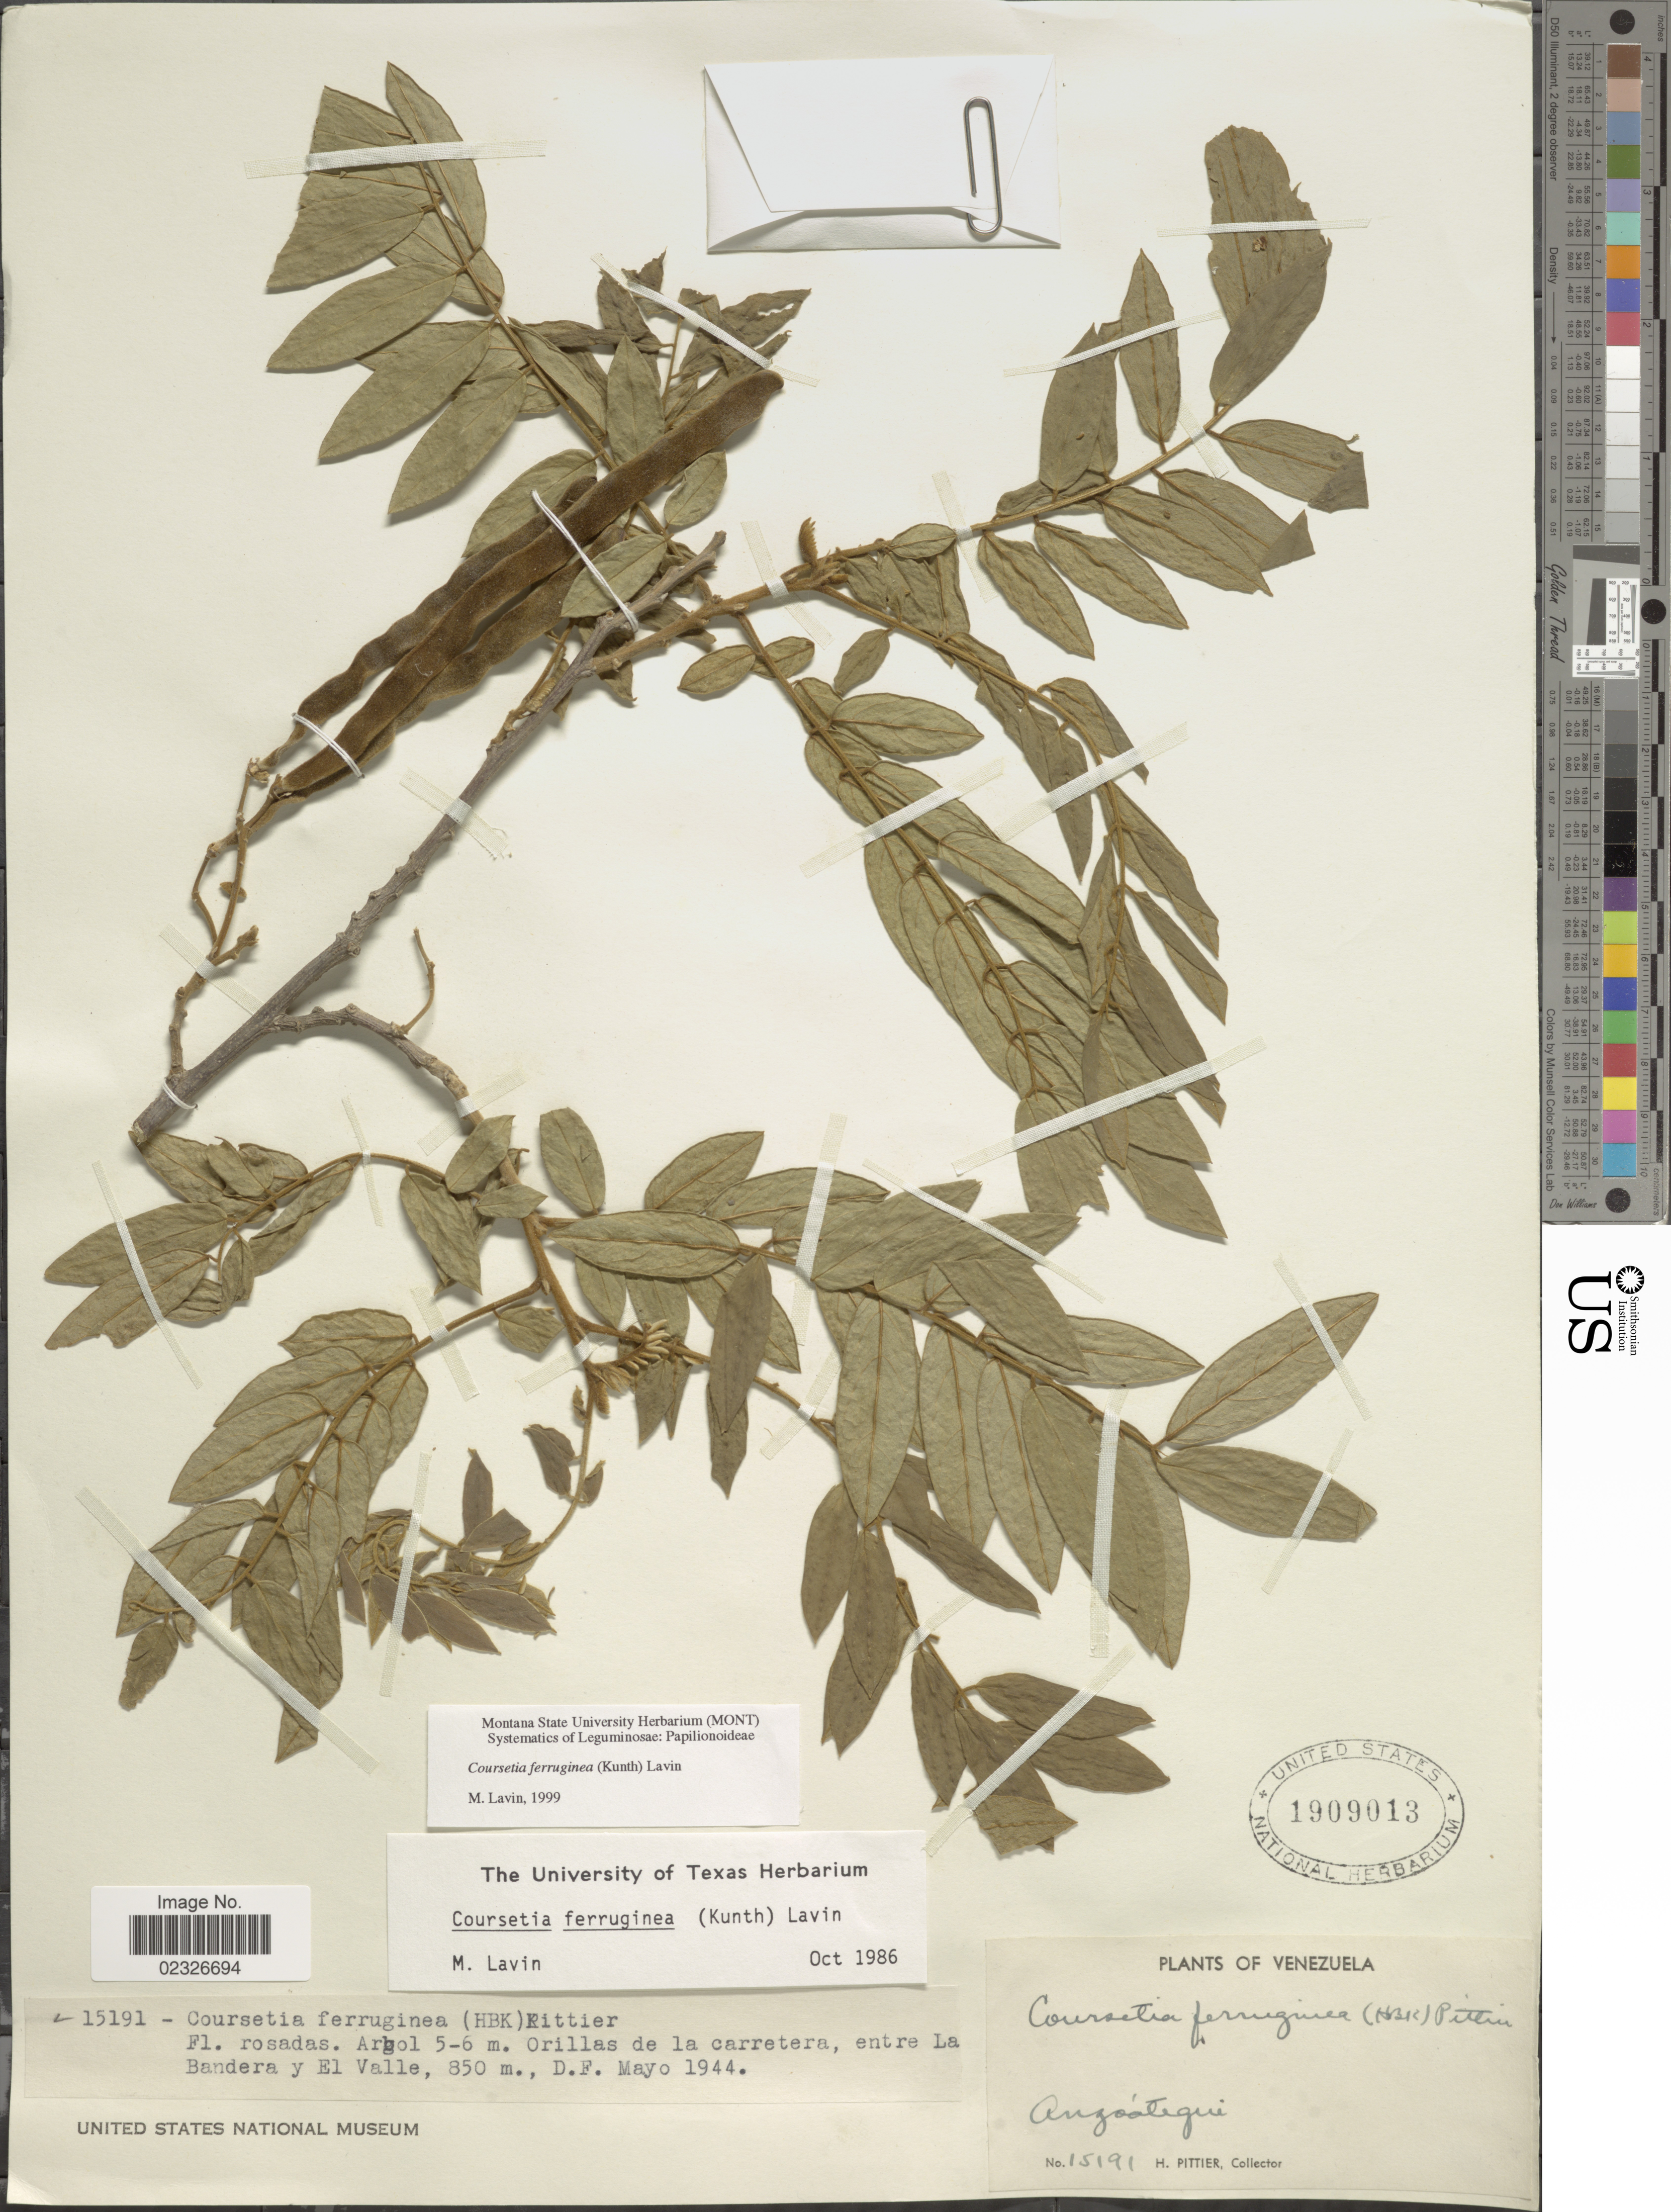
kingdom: Plantae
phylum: Tracheophyta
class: Magnoliopsida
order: Fabales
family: Fabaceae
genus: Coursetia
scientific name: Coursetia ferruginea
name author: (Kunth) Lavin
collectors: H. F. Pittier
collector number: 15191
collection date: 1944-05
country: Venezuela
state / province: Anzoategui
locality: Orillas de la carretera, entre La Bandera y El Valle, D.F.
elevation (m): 850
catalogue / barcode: US 1909013